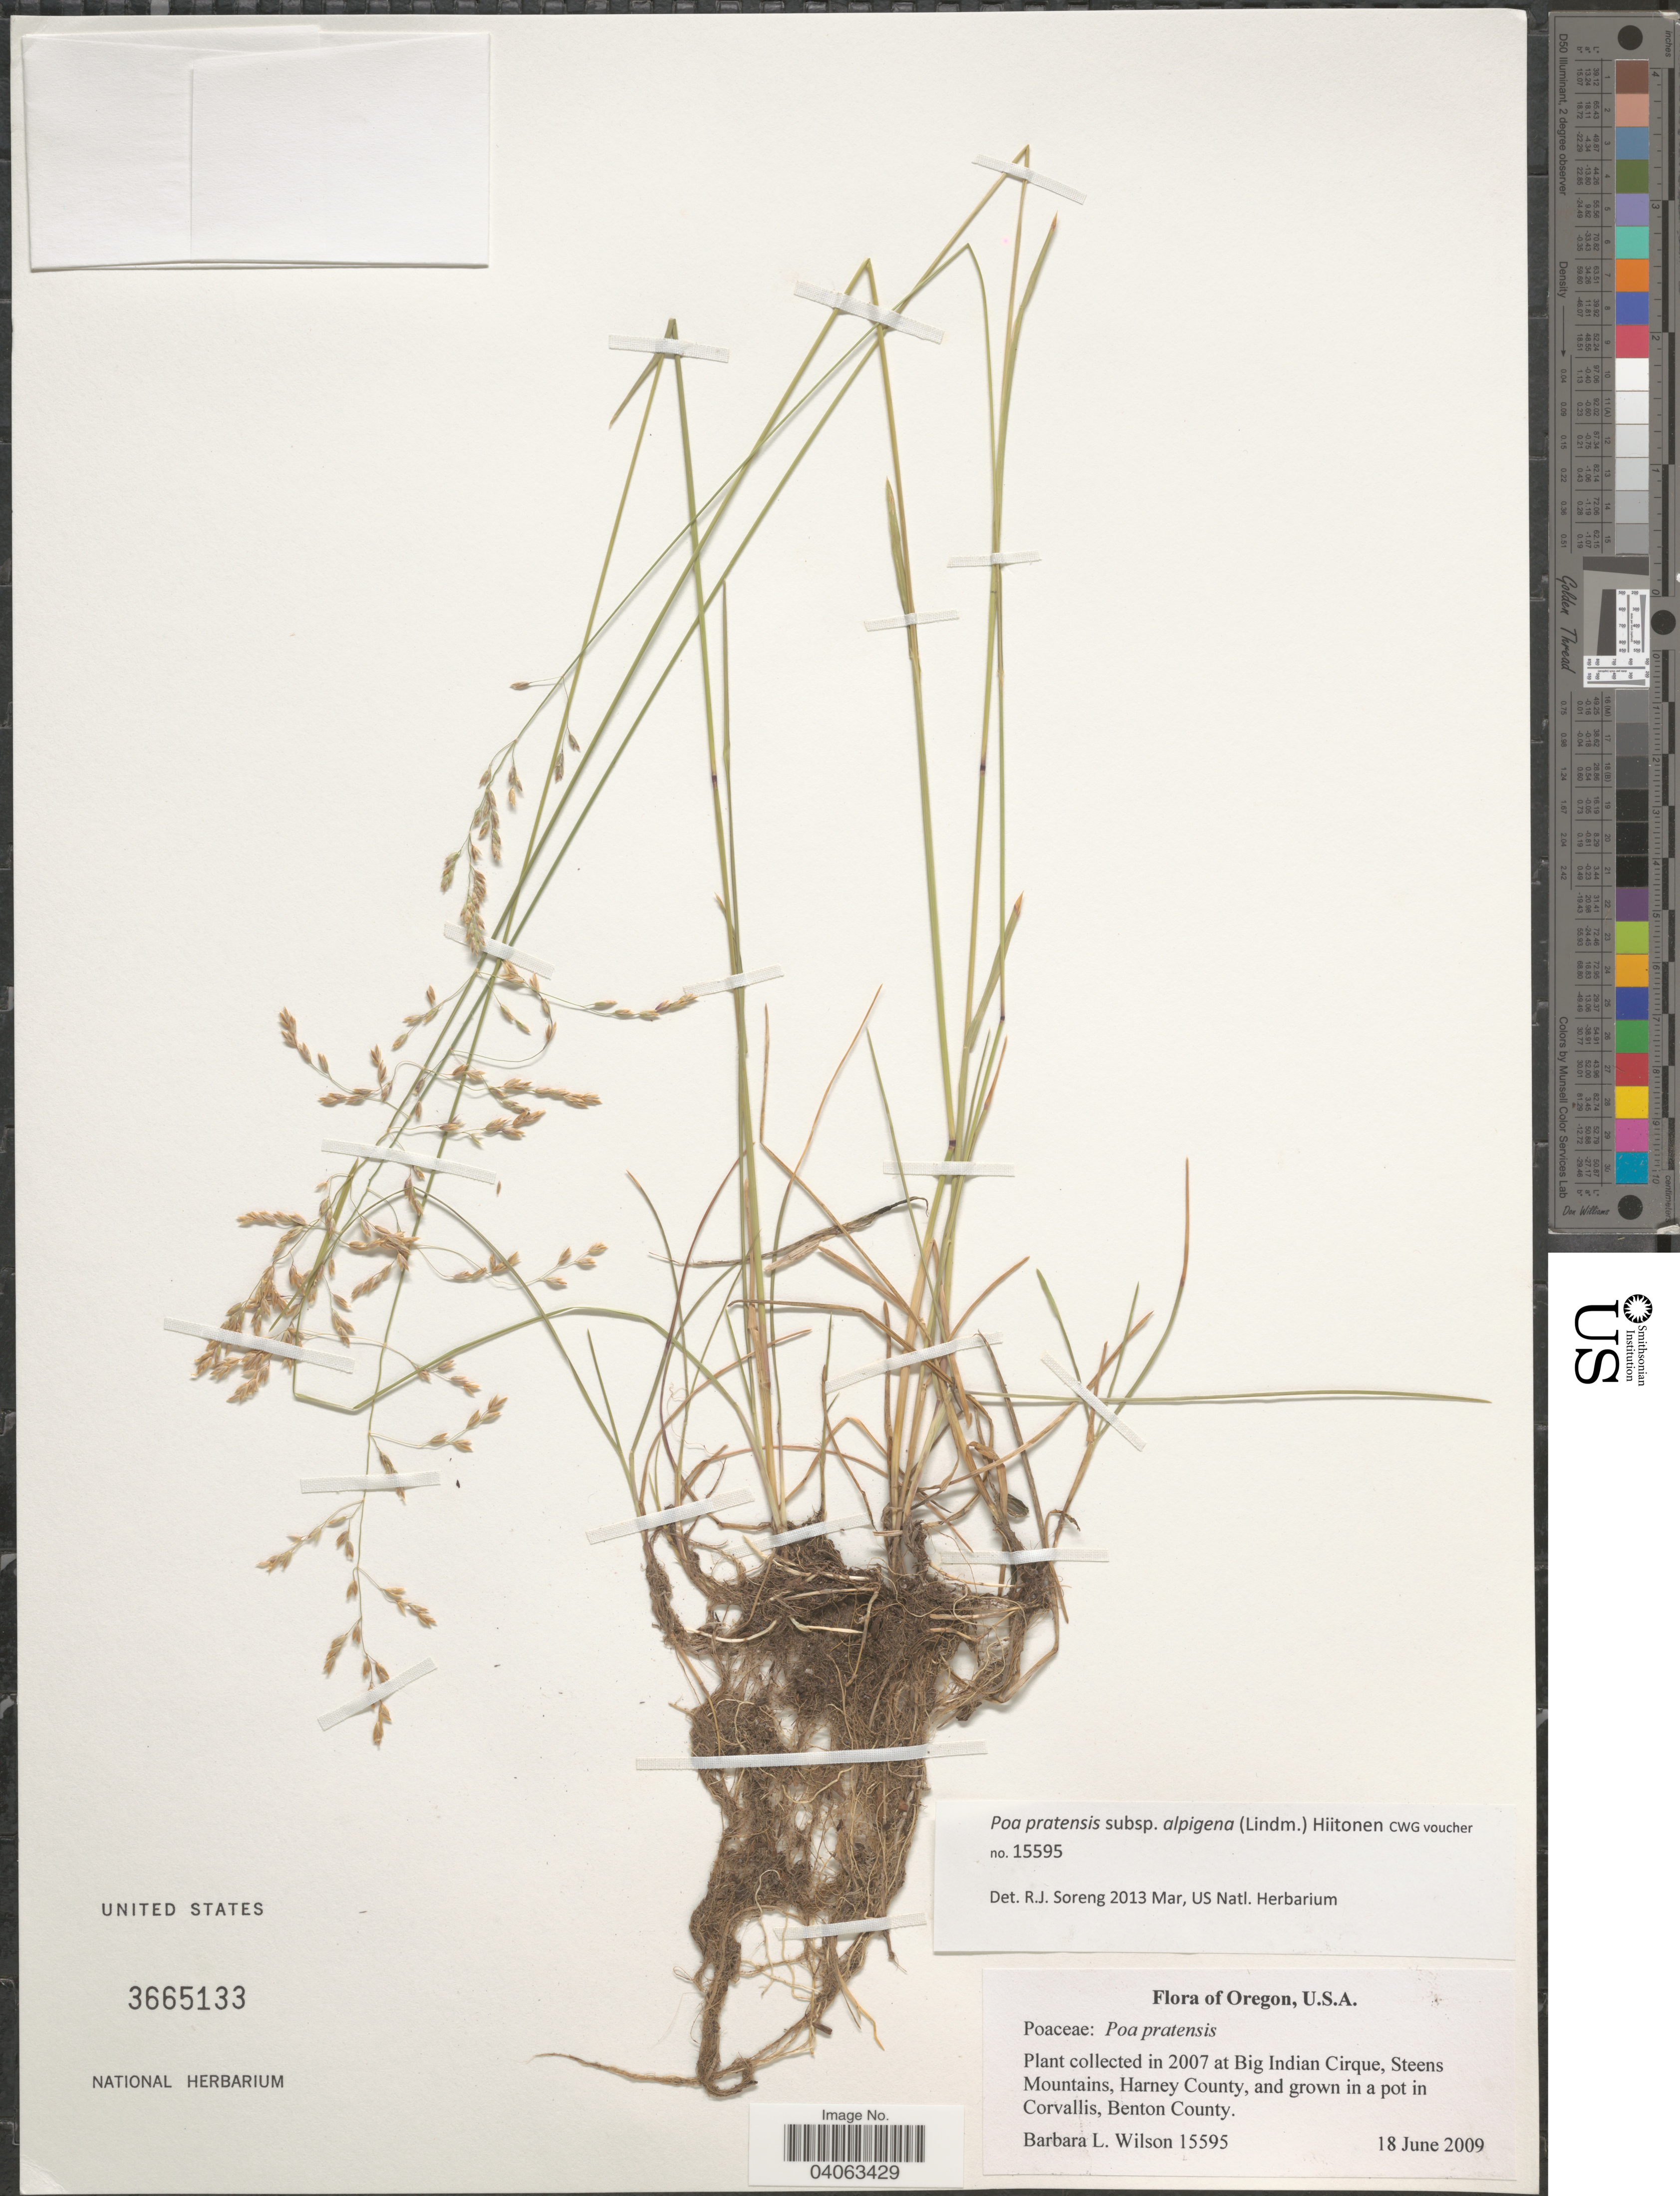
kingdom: Plantae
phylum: Tracheophyta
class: Liliopsida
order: Poales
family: Poaceae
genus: Poa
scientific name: Poa pratensis subsp. alpigena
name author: (Lindm.) Hiitonen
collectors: B. L. Wilson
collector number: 15595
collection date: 2009-06-18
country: United States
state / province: Oregon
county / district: Benton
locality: In Corvallis, Benton County.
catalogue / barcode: US 3665133